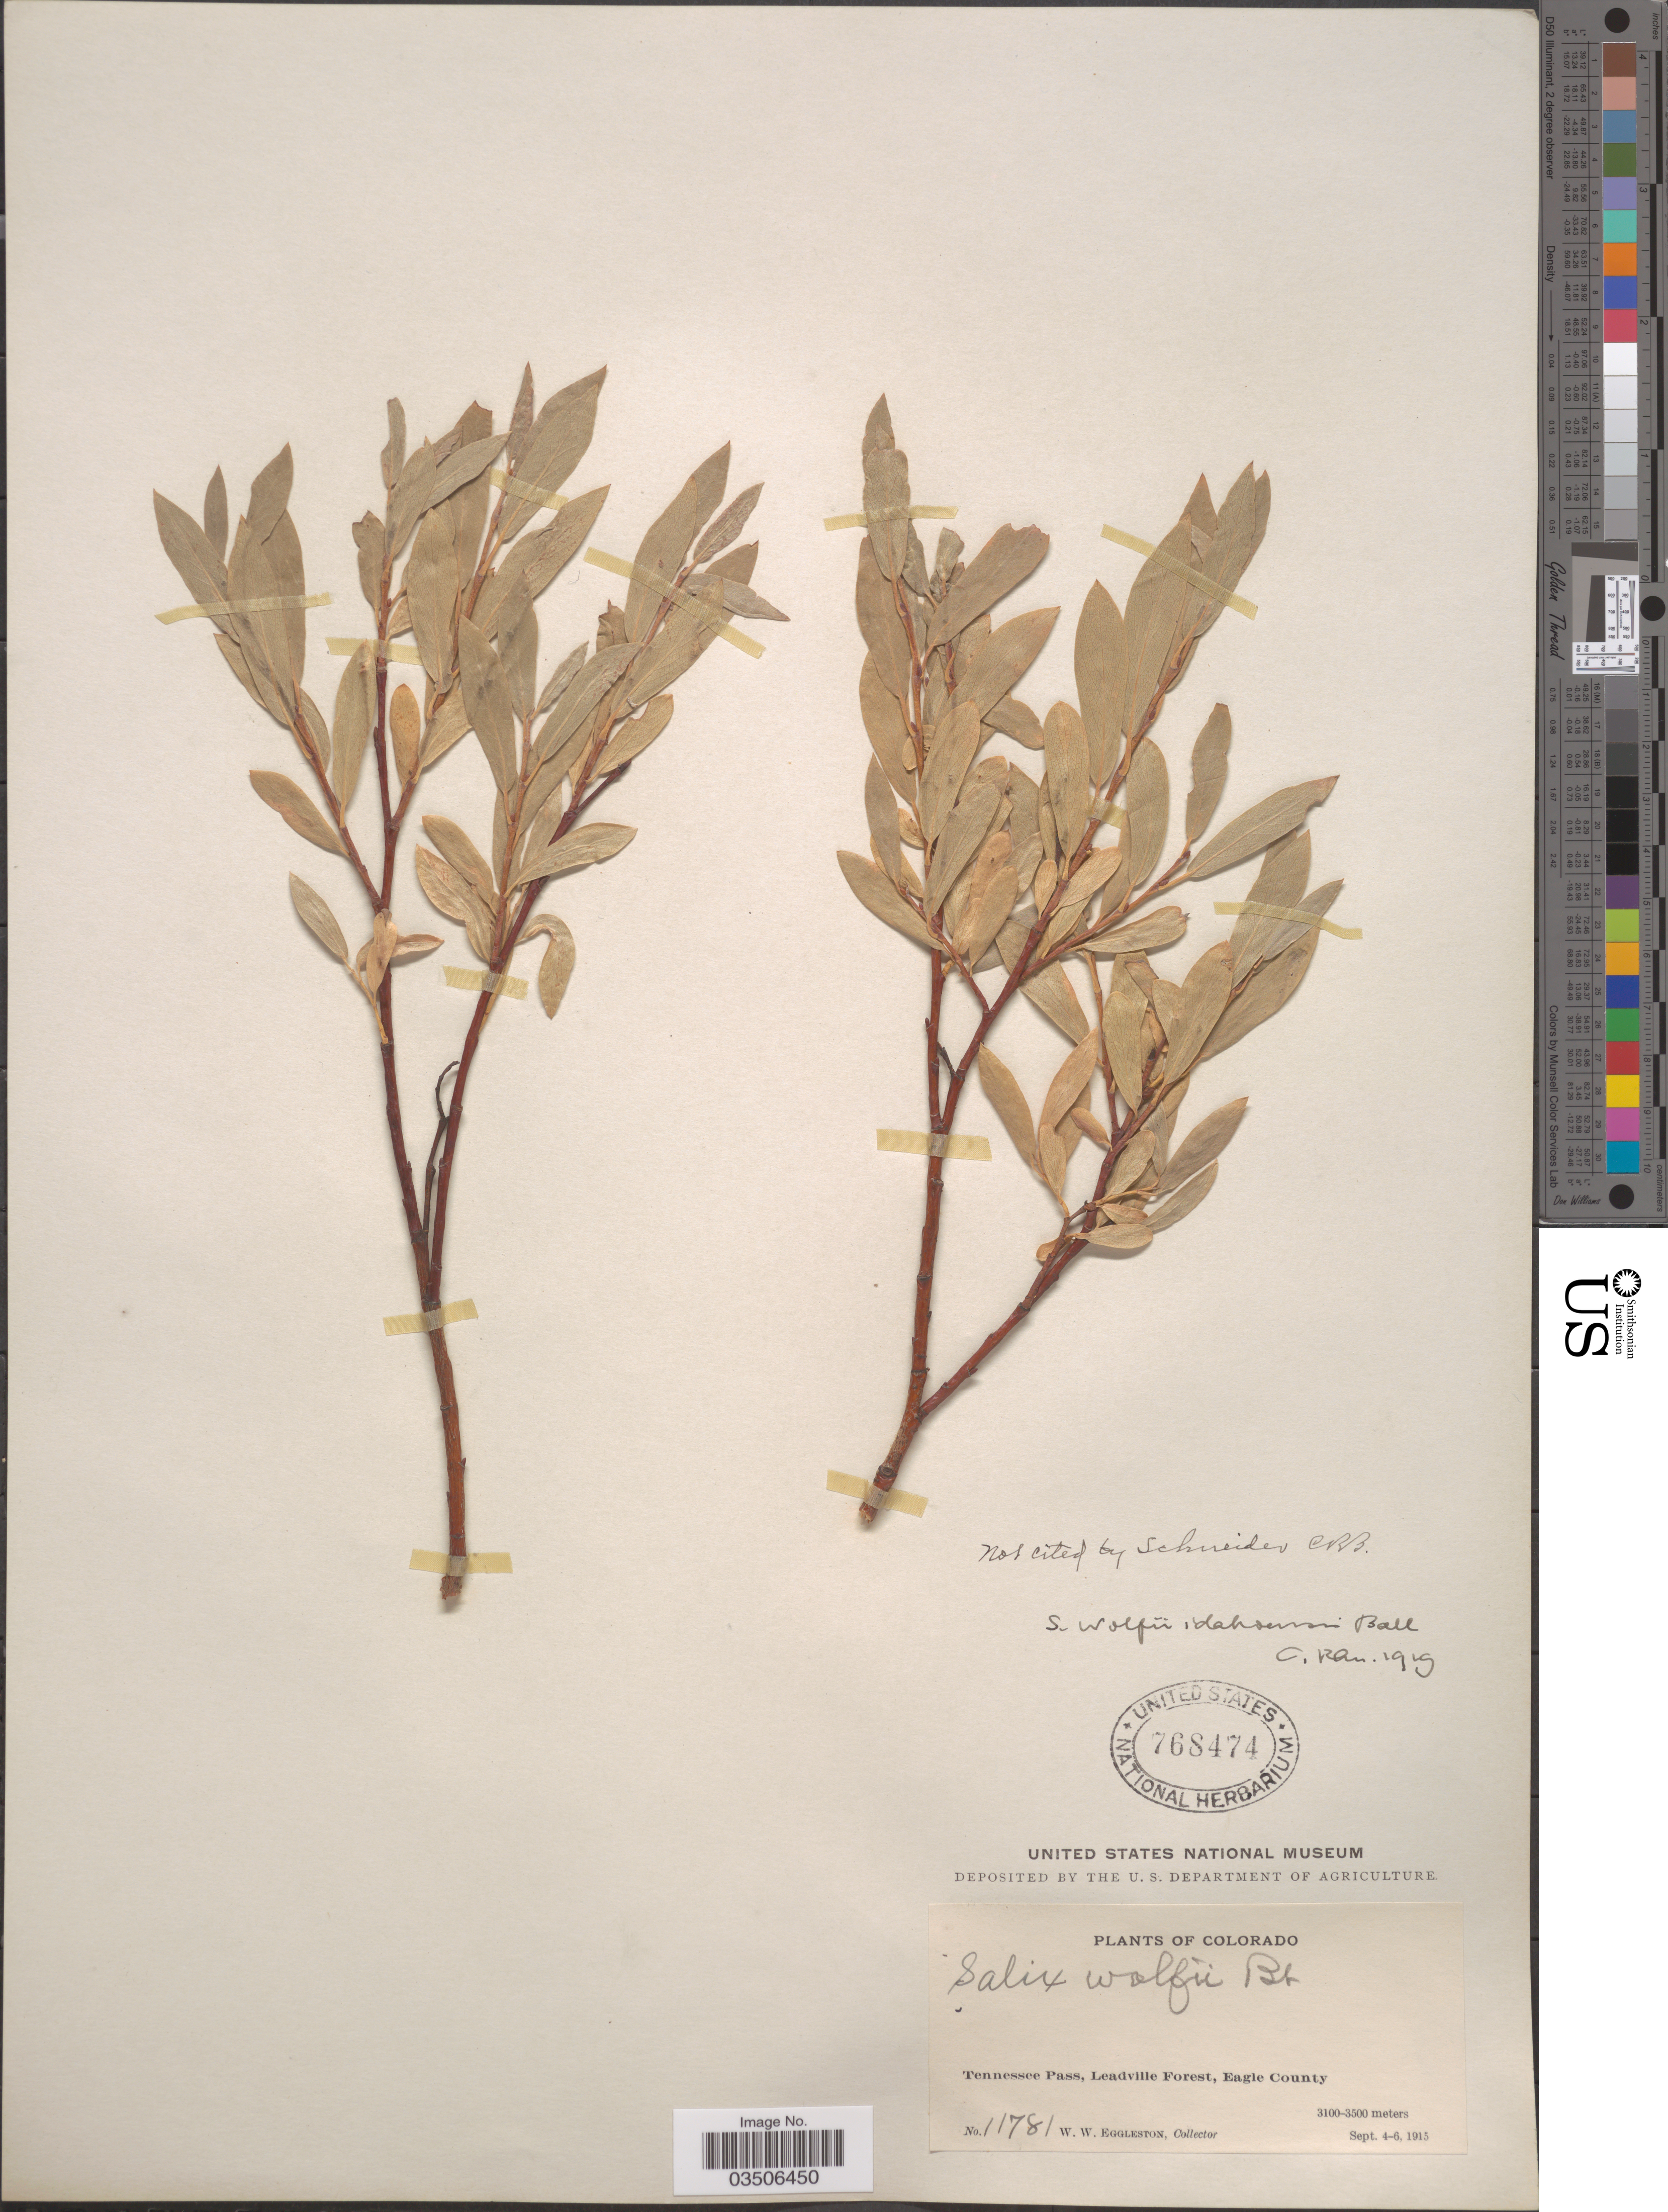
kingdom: Plantae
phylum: Tracheophyta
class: Magnoliopsida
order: Malpighiales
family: Salicaceae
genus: Salix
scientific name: Salix wolfii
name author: Bebb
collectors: W. W. Eggleston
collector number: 11781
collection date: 1915-09-04/1915-09-06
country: United States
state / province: Colorado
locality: Tennessee Pass, Leadville Forest, Eagle County.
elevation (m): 3100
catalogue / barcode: US 768474